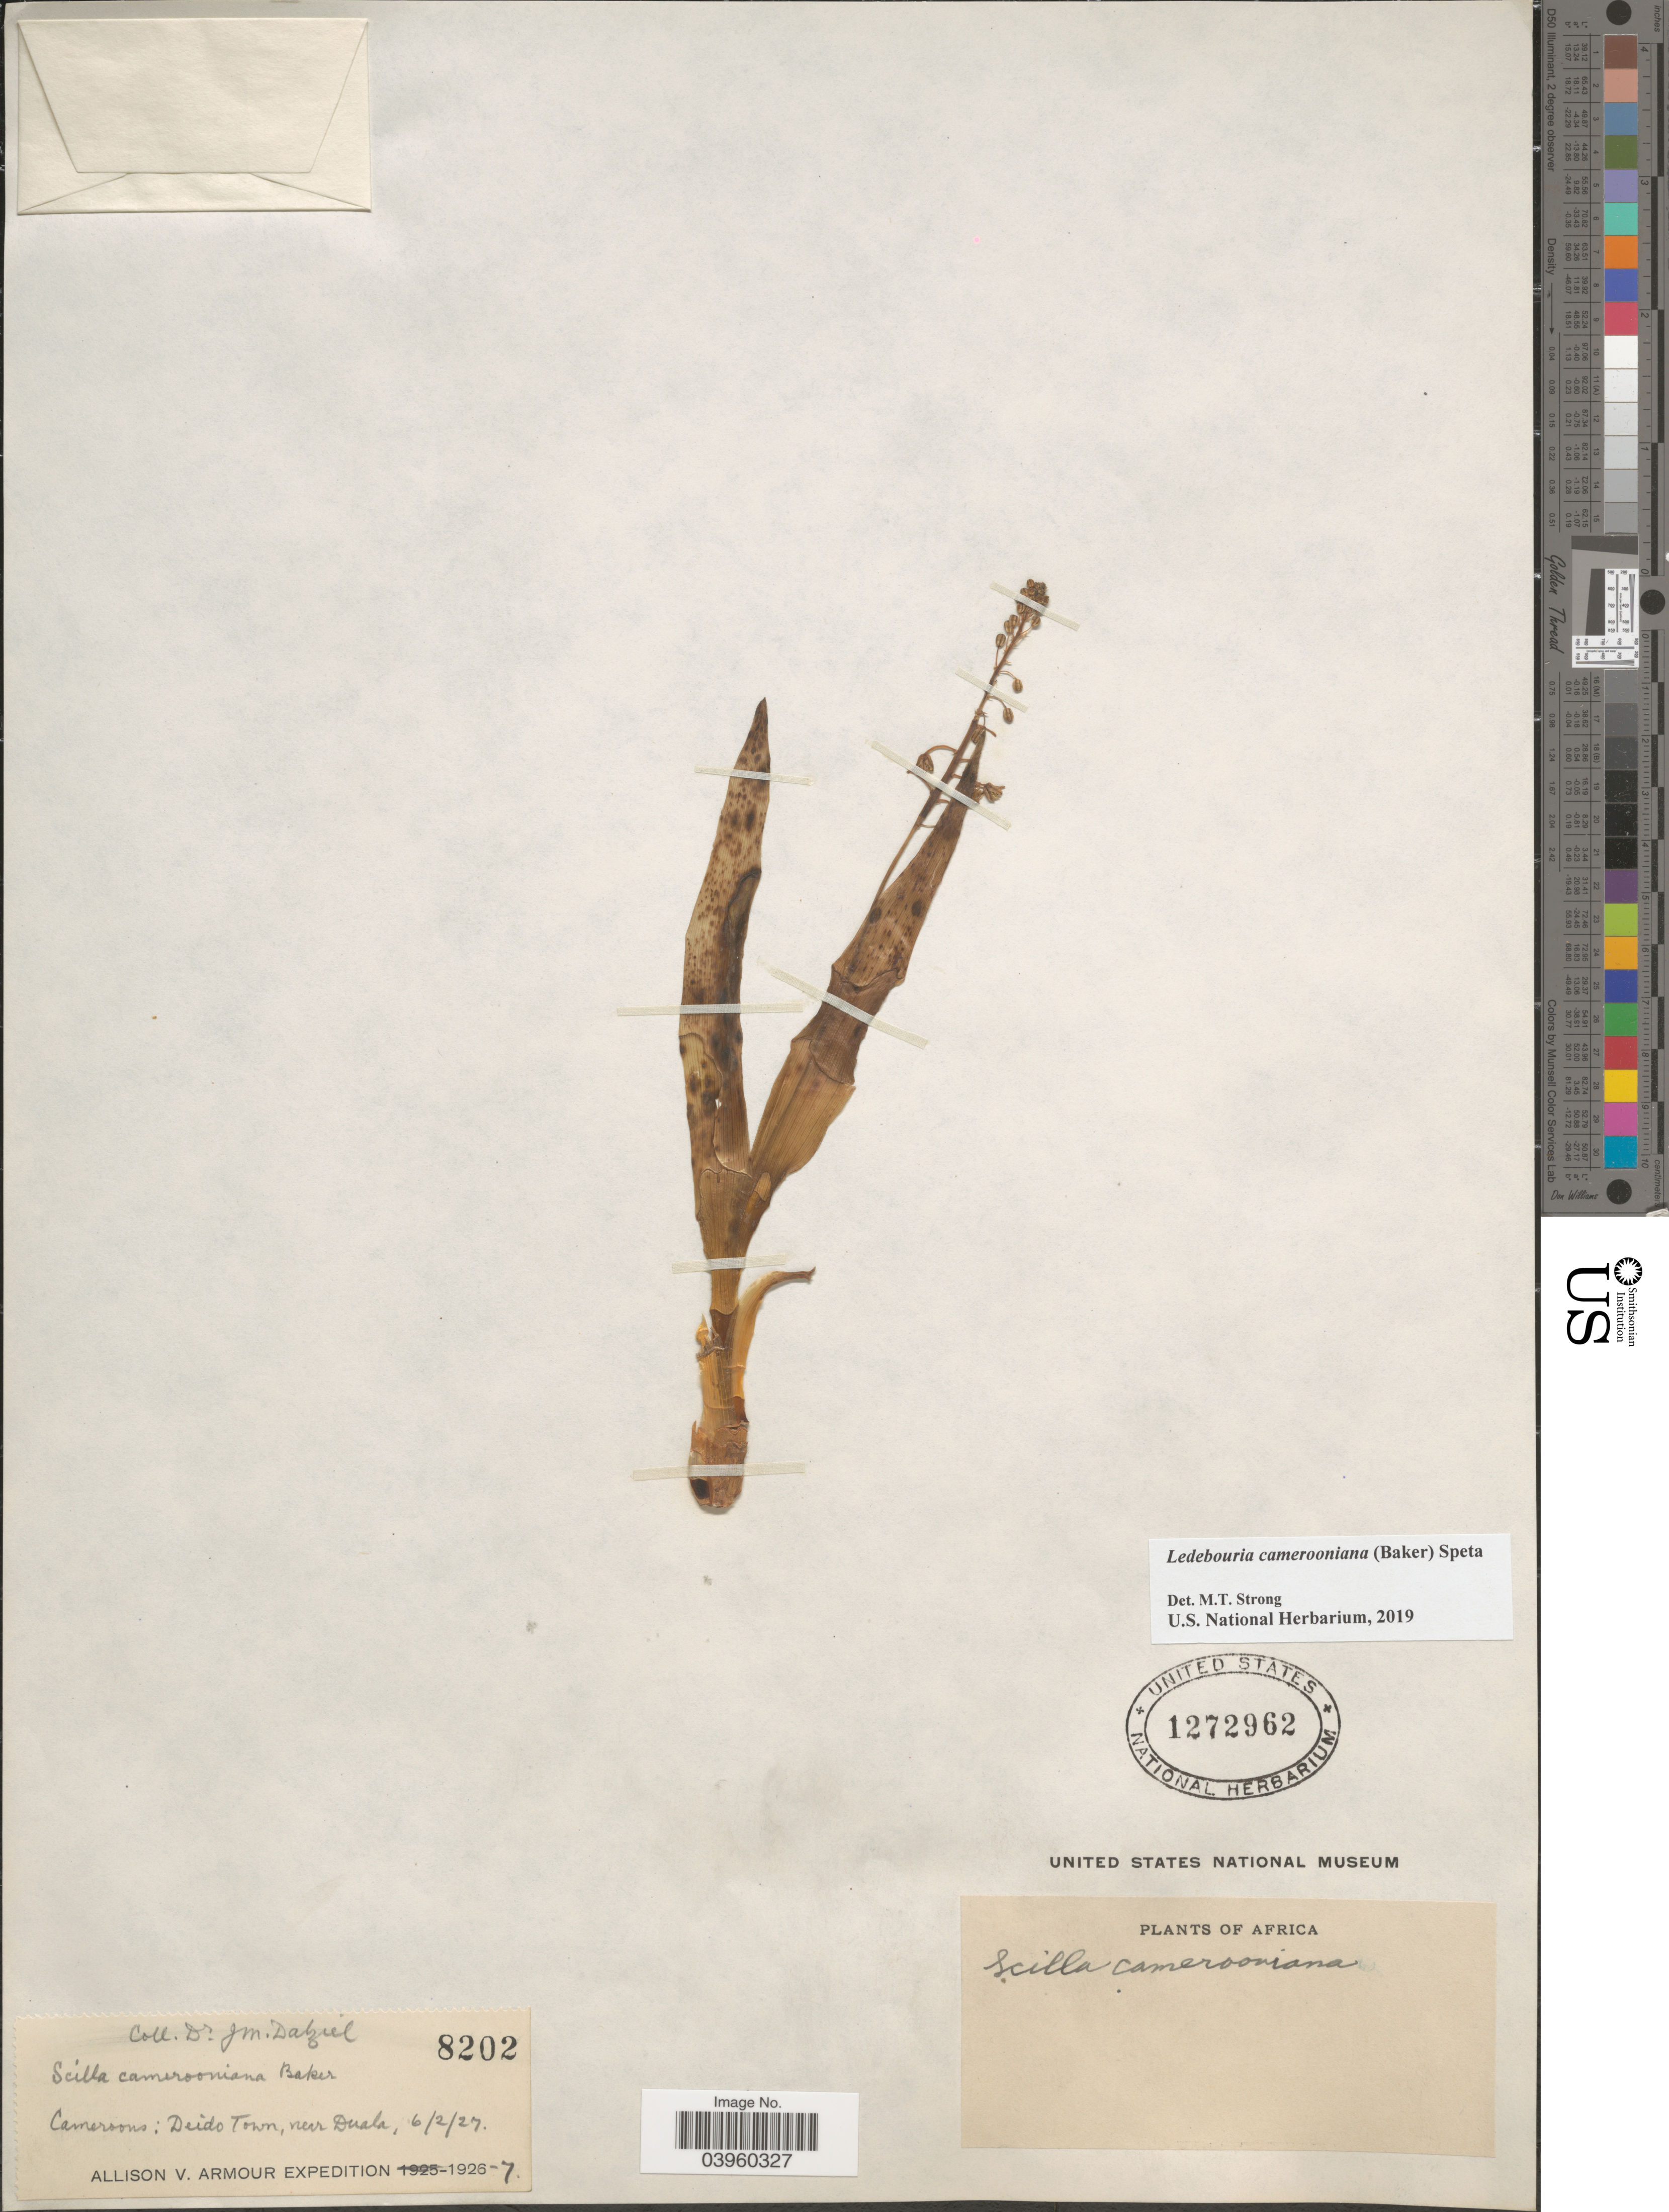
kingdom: Plantae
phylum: Tracheophyta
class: Liliopsida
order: Asparagales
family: Asparagaceae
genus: Ledebouria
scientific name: Ledebouria camerooniana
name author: (Baker) Speta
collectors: J. Dalziel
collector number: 8202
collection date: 1927-02-06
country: Cameroon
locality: Cameroons: Deido Town, near Duala.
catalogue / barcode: US 1272962